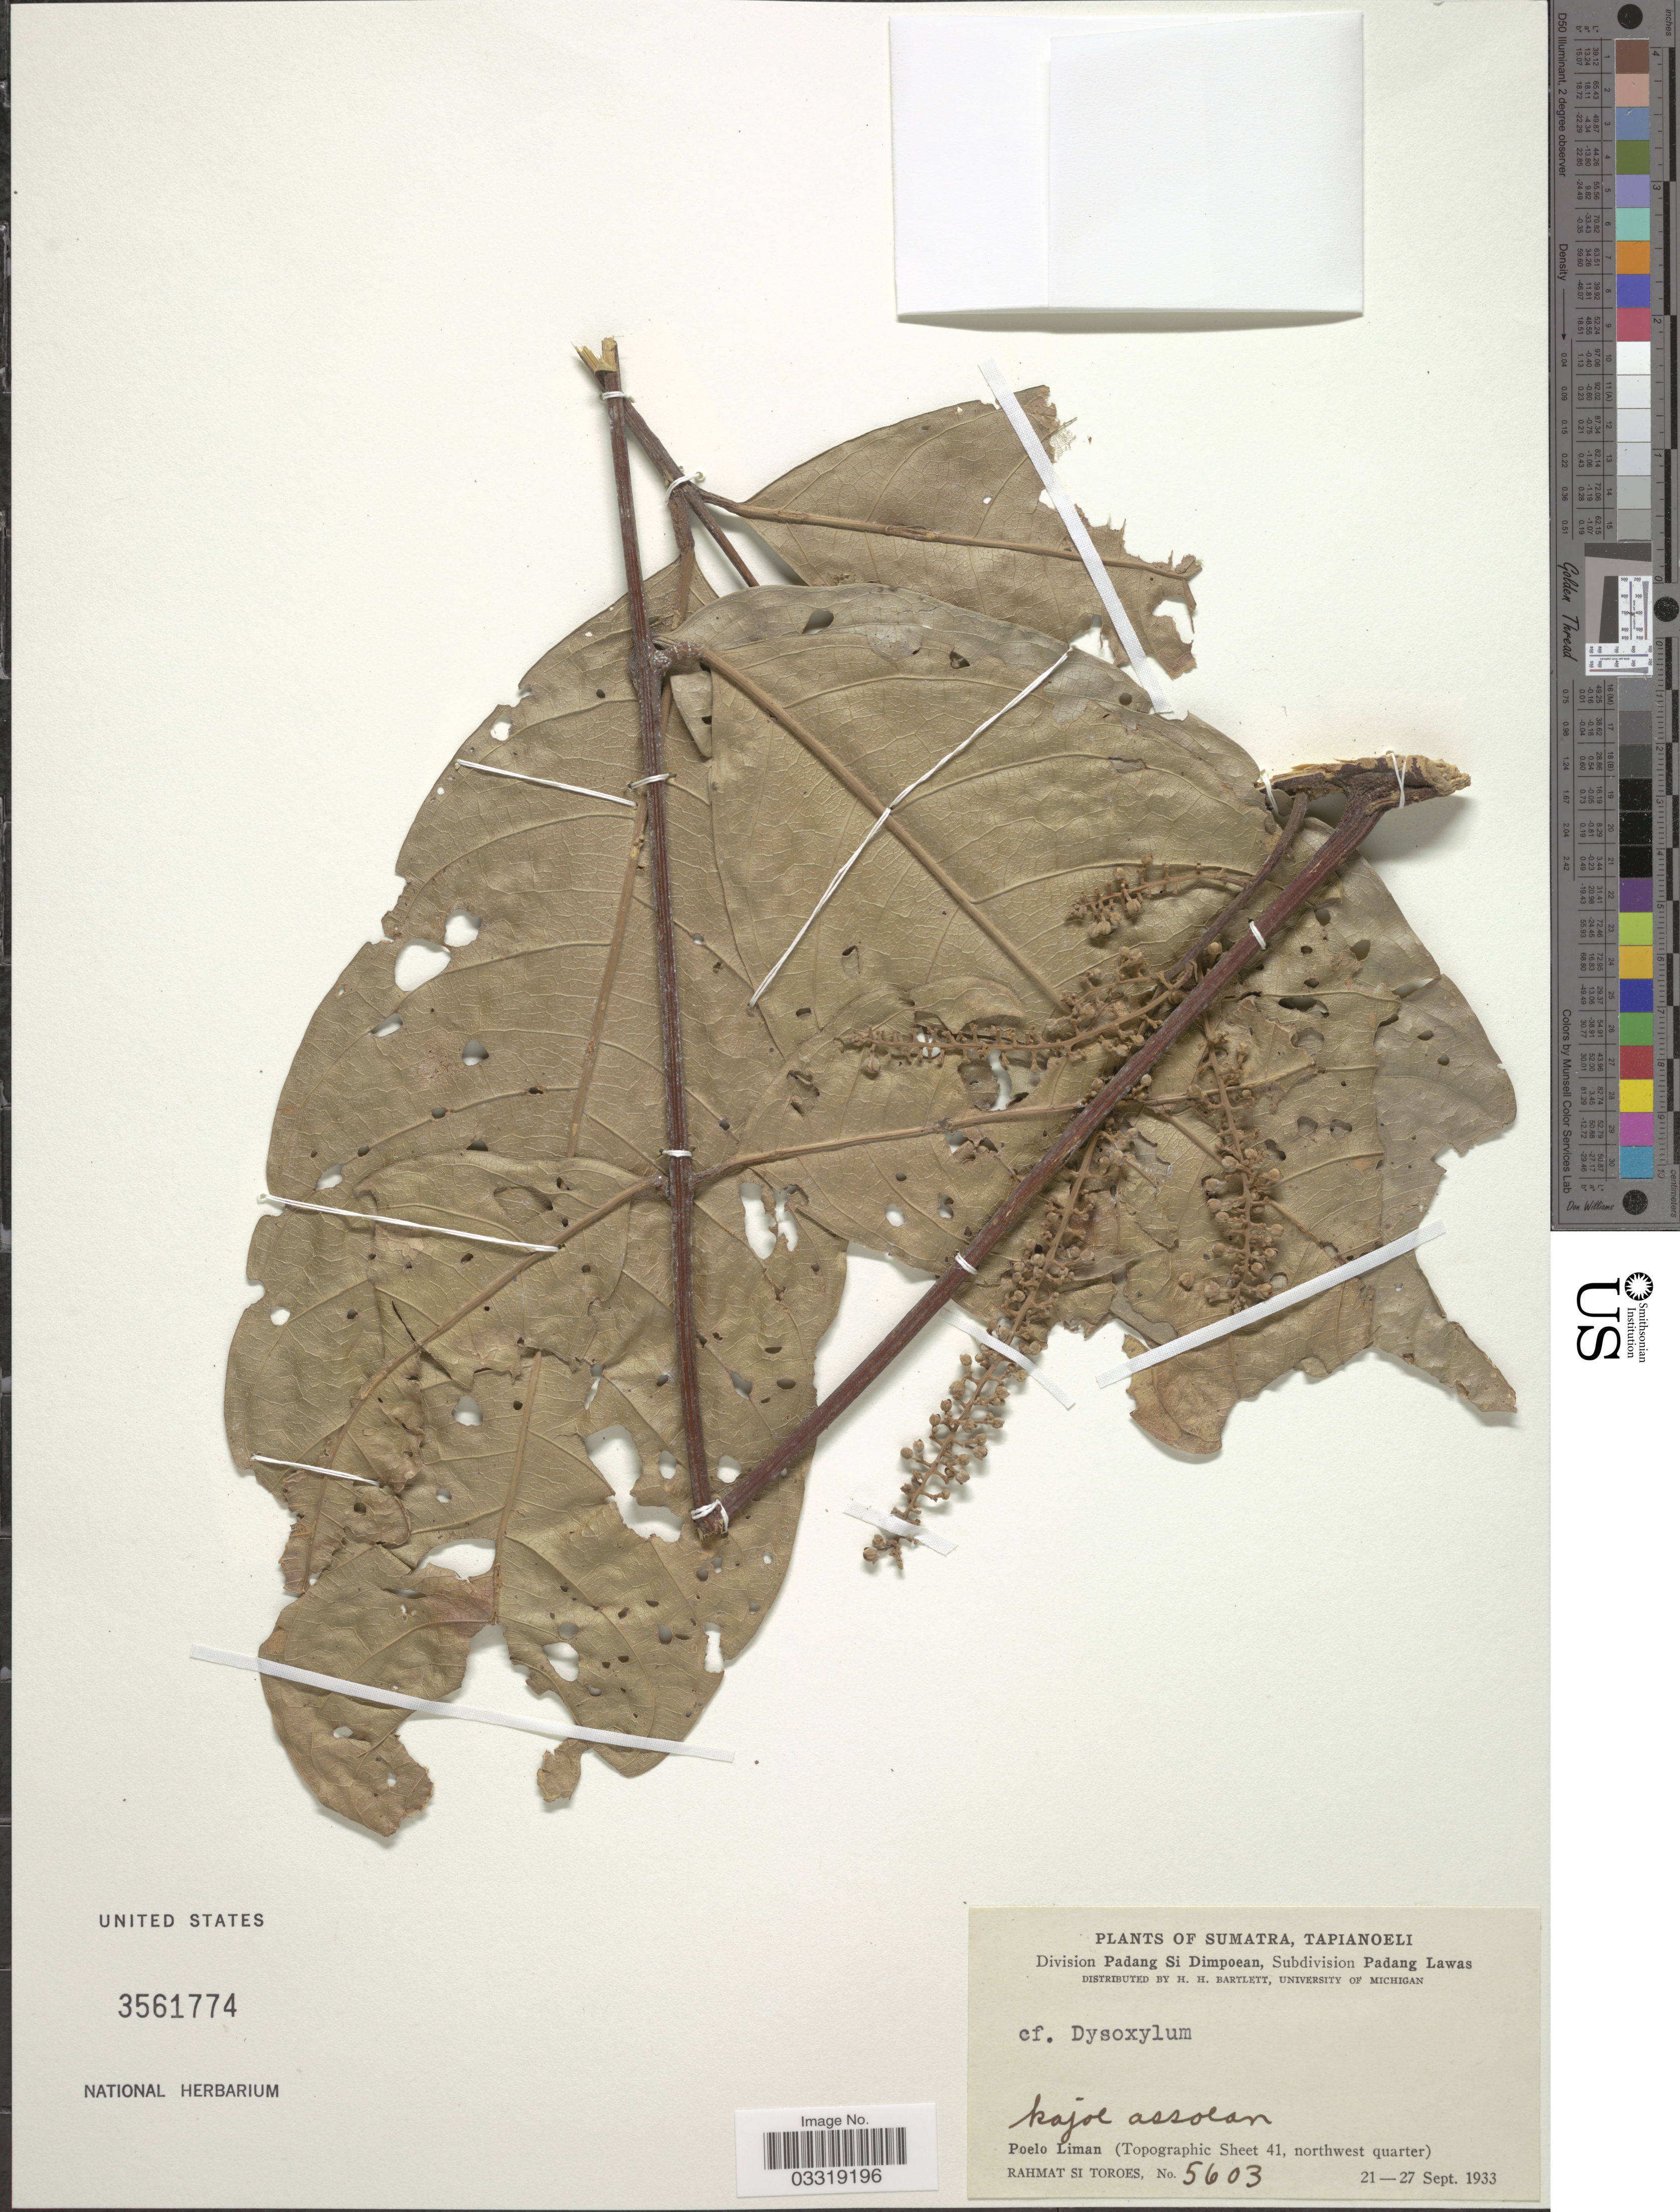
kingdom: Plantae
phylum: Tracheophyta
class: Magnoliopsida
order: Sapindales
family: Meliaceae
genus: Dysoxylum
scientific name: Dysoxylum sp.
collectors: Rahmat Si Boeea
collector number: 5603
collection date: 1933-09-21/1933-09-27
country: Indonesia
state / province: Sumatra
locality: Tapianoeli. Division Padang Si Dimpoean, Subdivision Padang Lawas. Poelo Liman (Topographic Sheet 41, northwest quarter).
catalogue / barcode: US 3561774